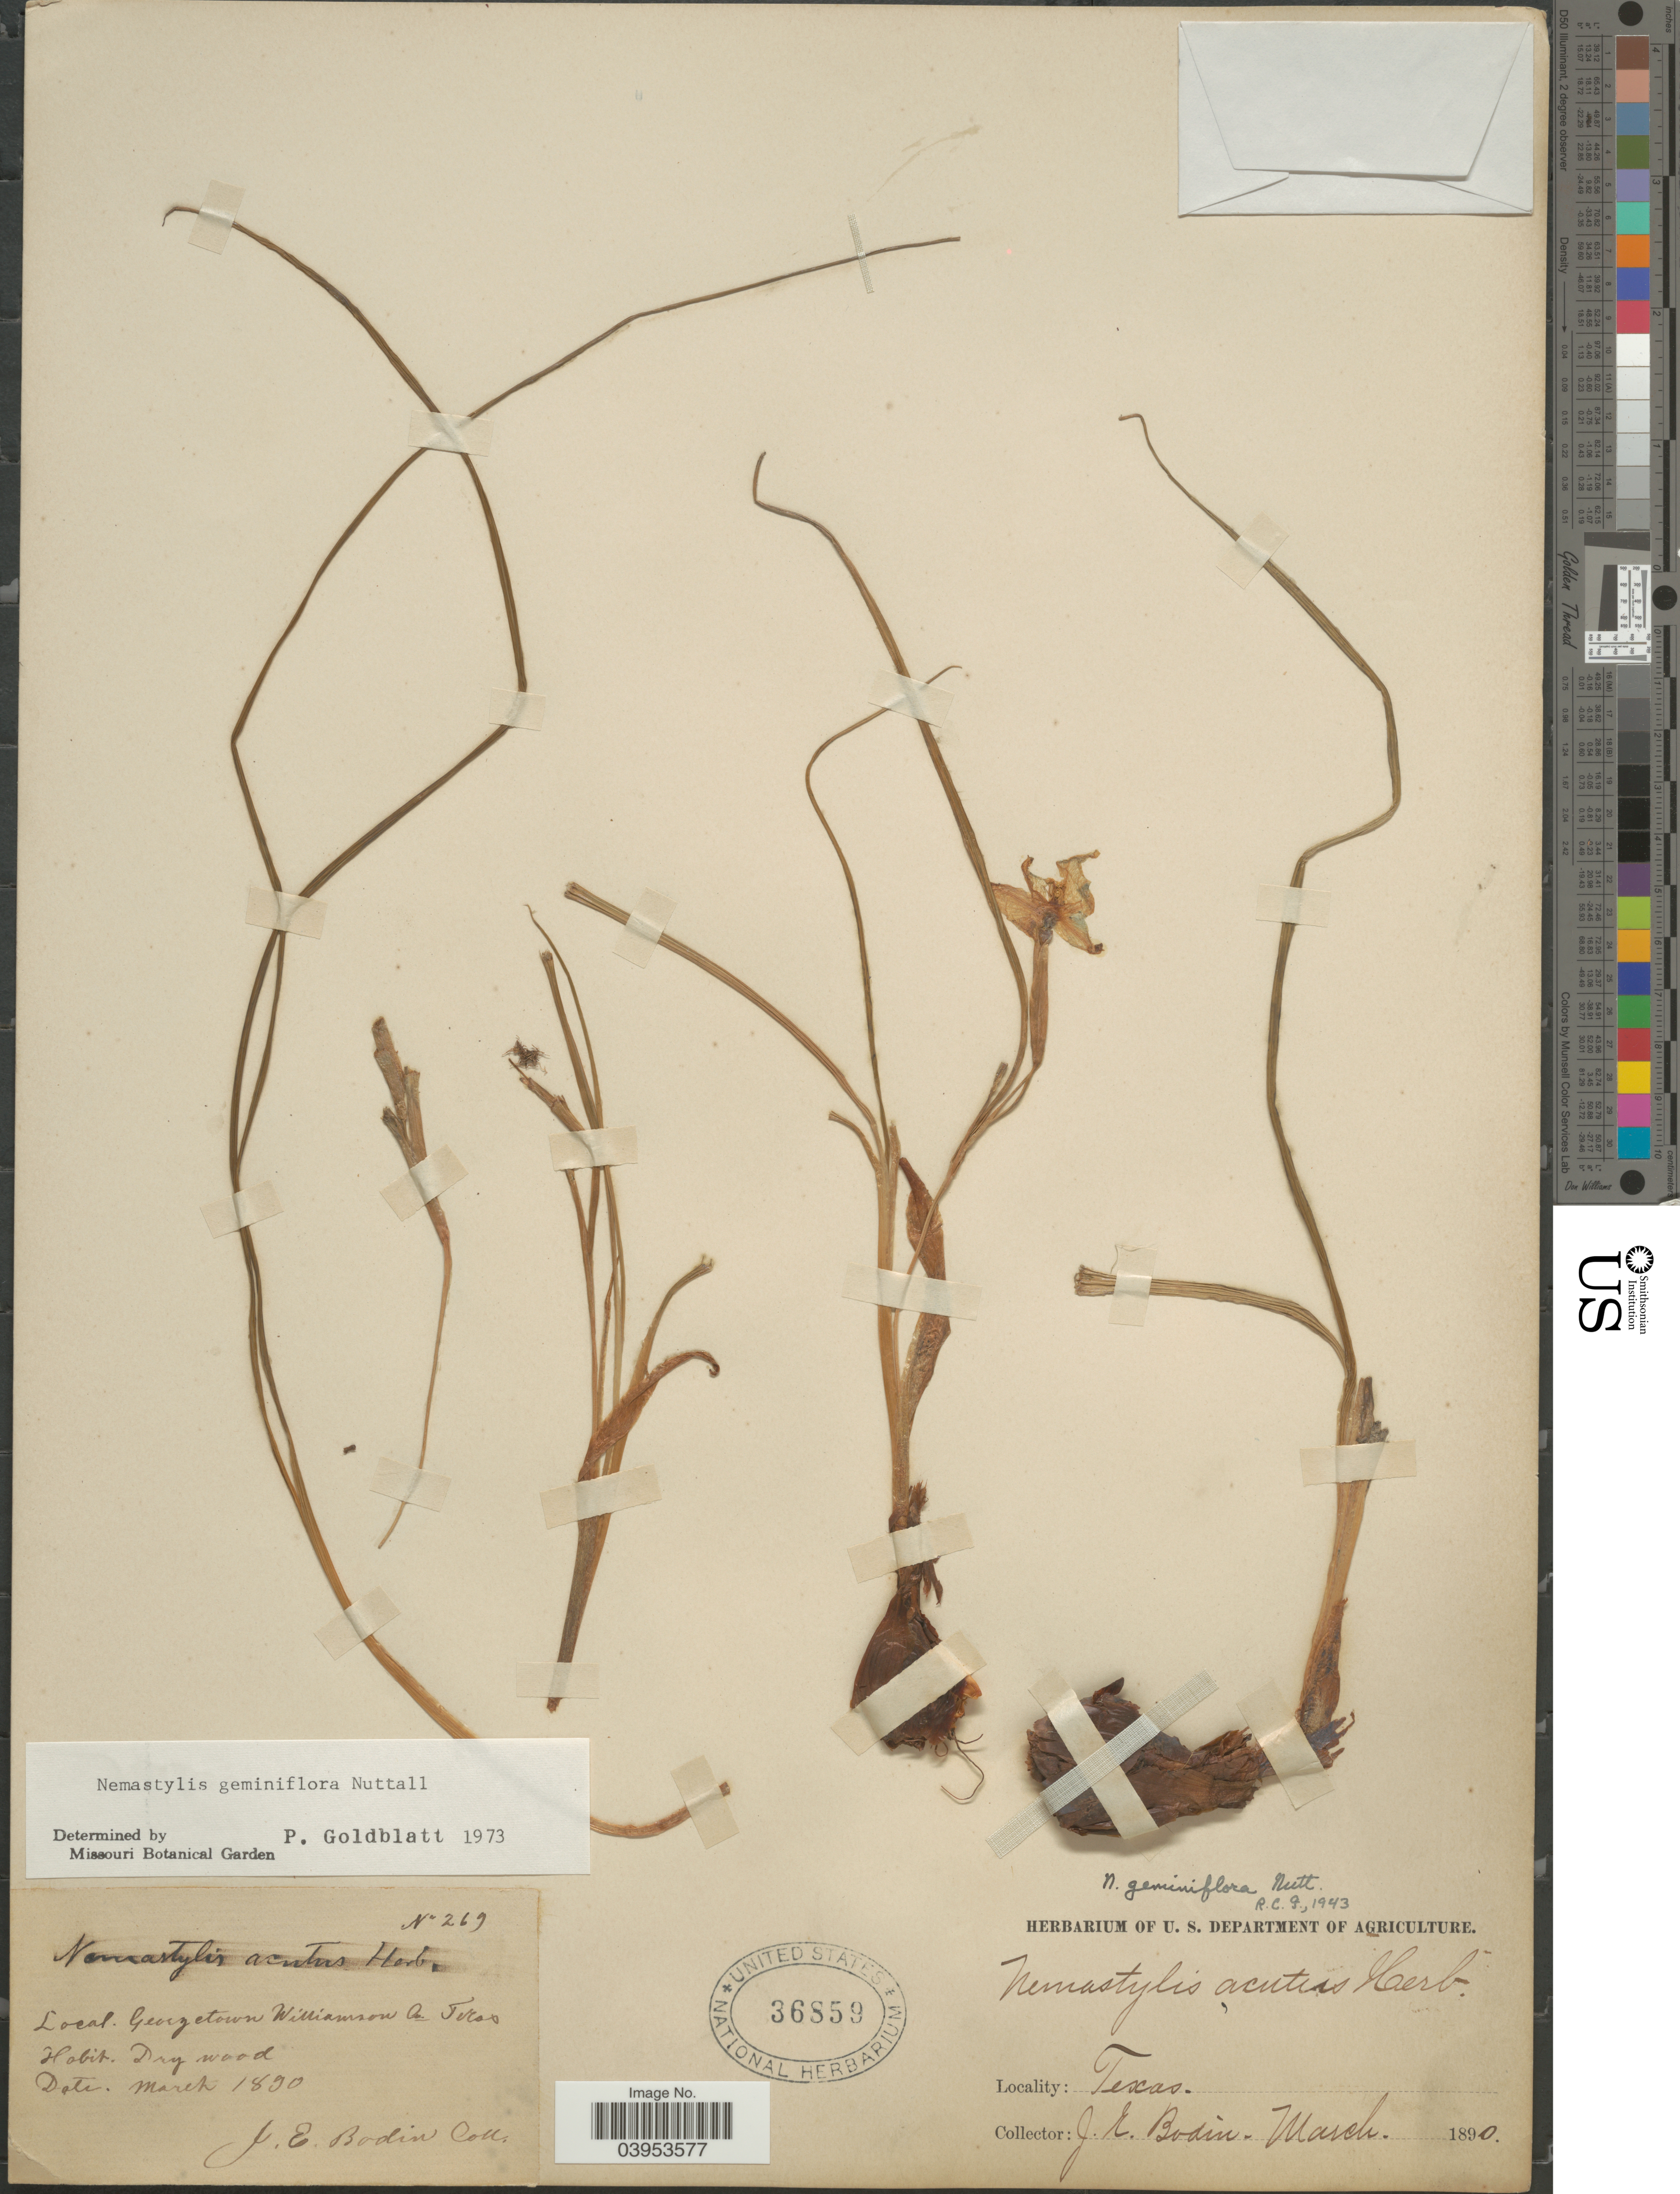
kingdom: Plantae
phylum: Tracheophyta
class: Liliopsida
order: Asparagales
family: Iridaceae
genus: Nemastylis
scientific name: Nemastylis geminiflora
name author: Nutt.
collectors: J. E. Bodin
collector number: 269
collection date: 1890-03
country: United States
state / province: Texas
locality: Georgetown Williamson Co.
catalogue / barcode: US 36859